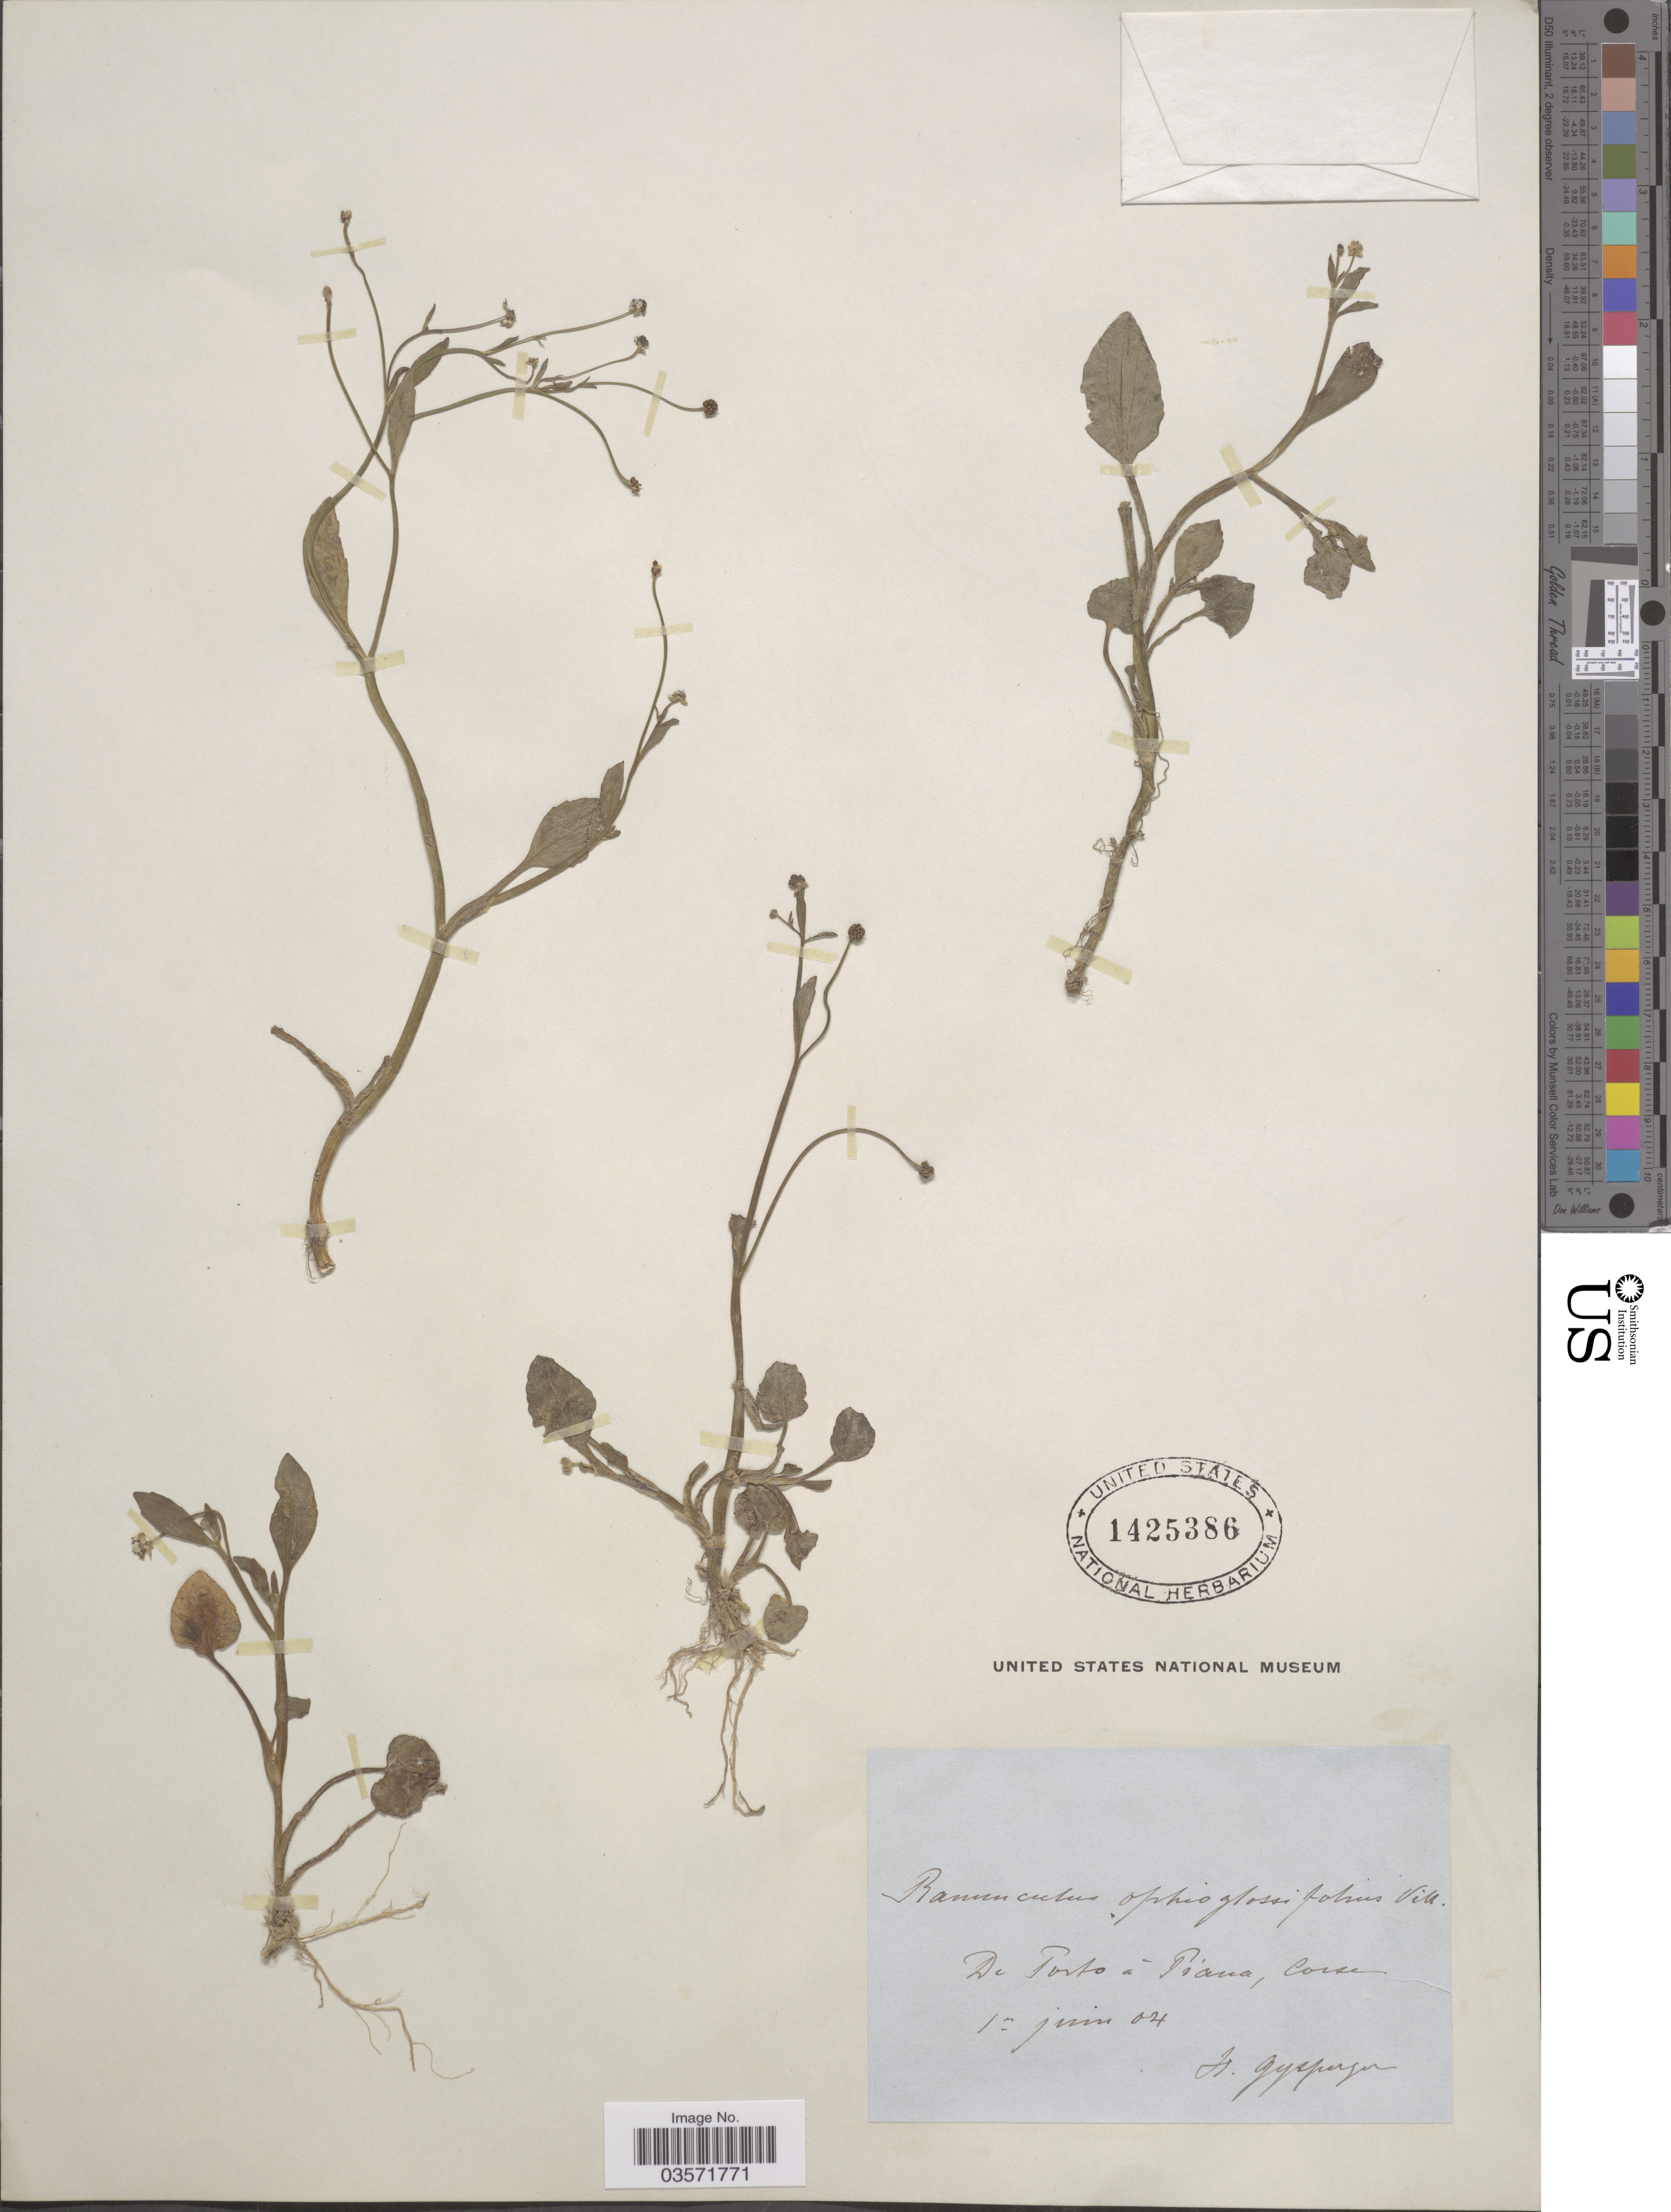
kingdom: Plantae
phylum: Tracheophyta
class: Magnoliopsida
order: Ranunculales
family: Ranunculaceae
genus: Ranunculus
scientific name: Ranunculus ophioglossifolius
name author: Vill.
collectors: H. Gysperger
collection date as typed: Transcribed d/m/y: 1/6/4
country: France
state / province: Corsica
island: Corse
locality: De Torto á Piana, Corse.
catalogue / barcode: US 1425386